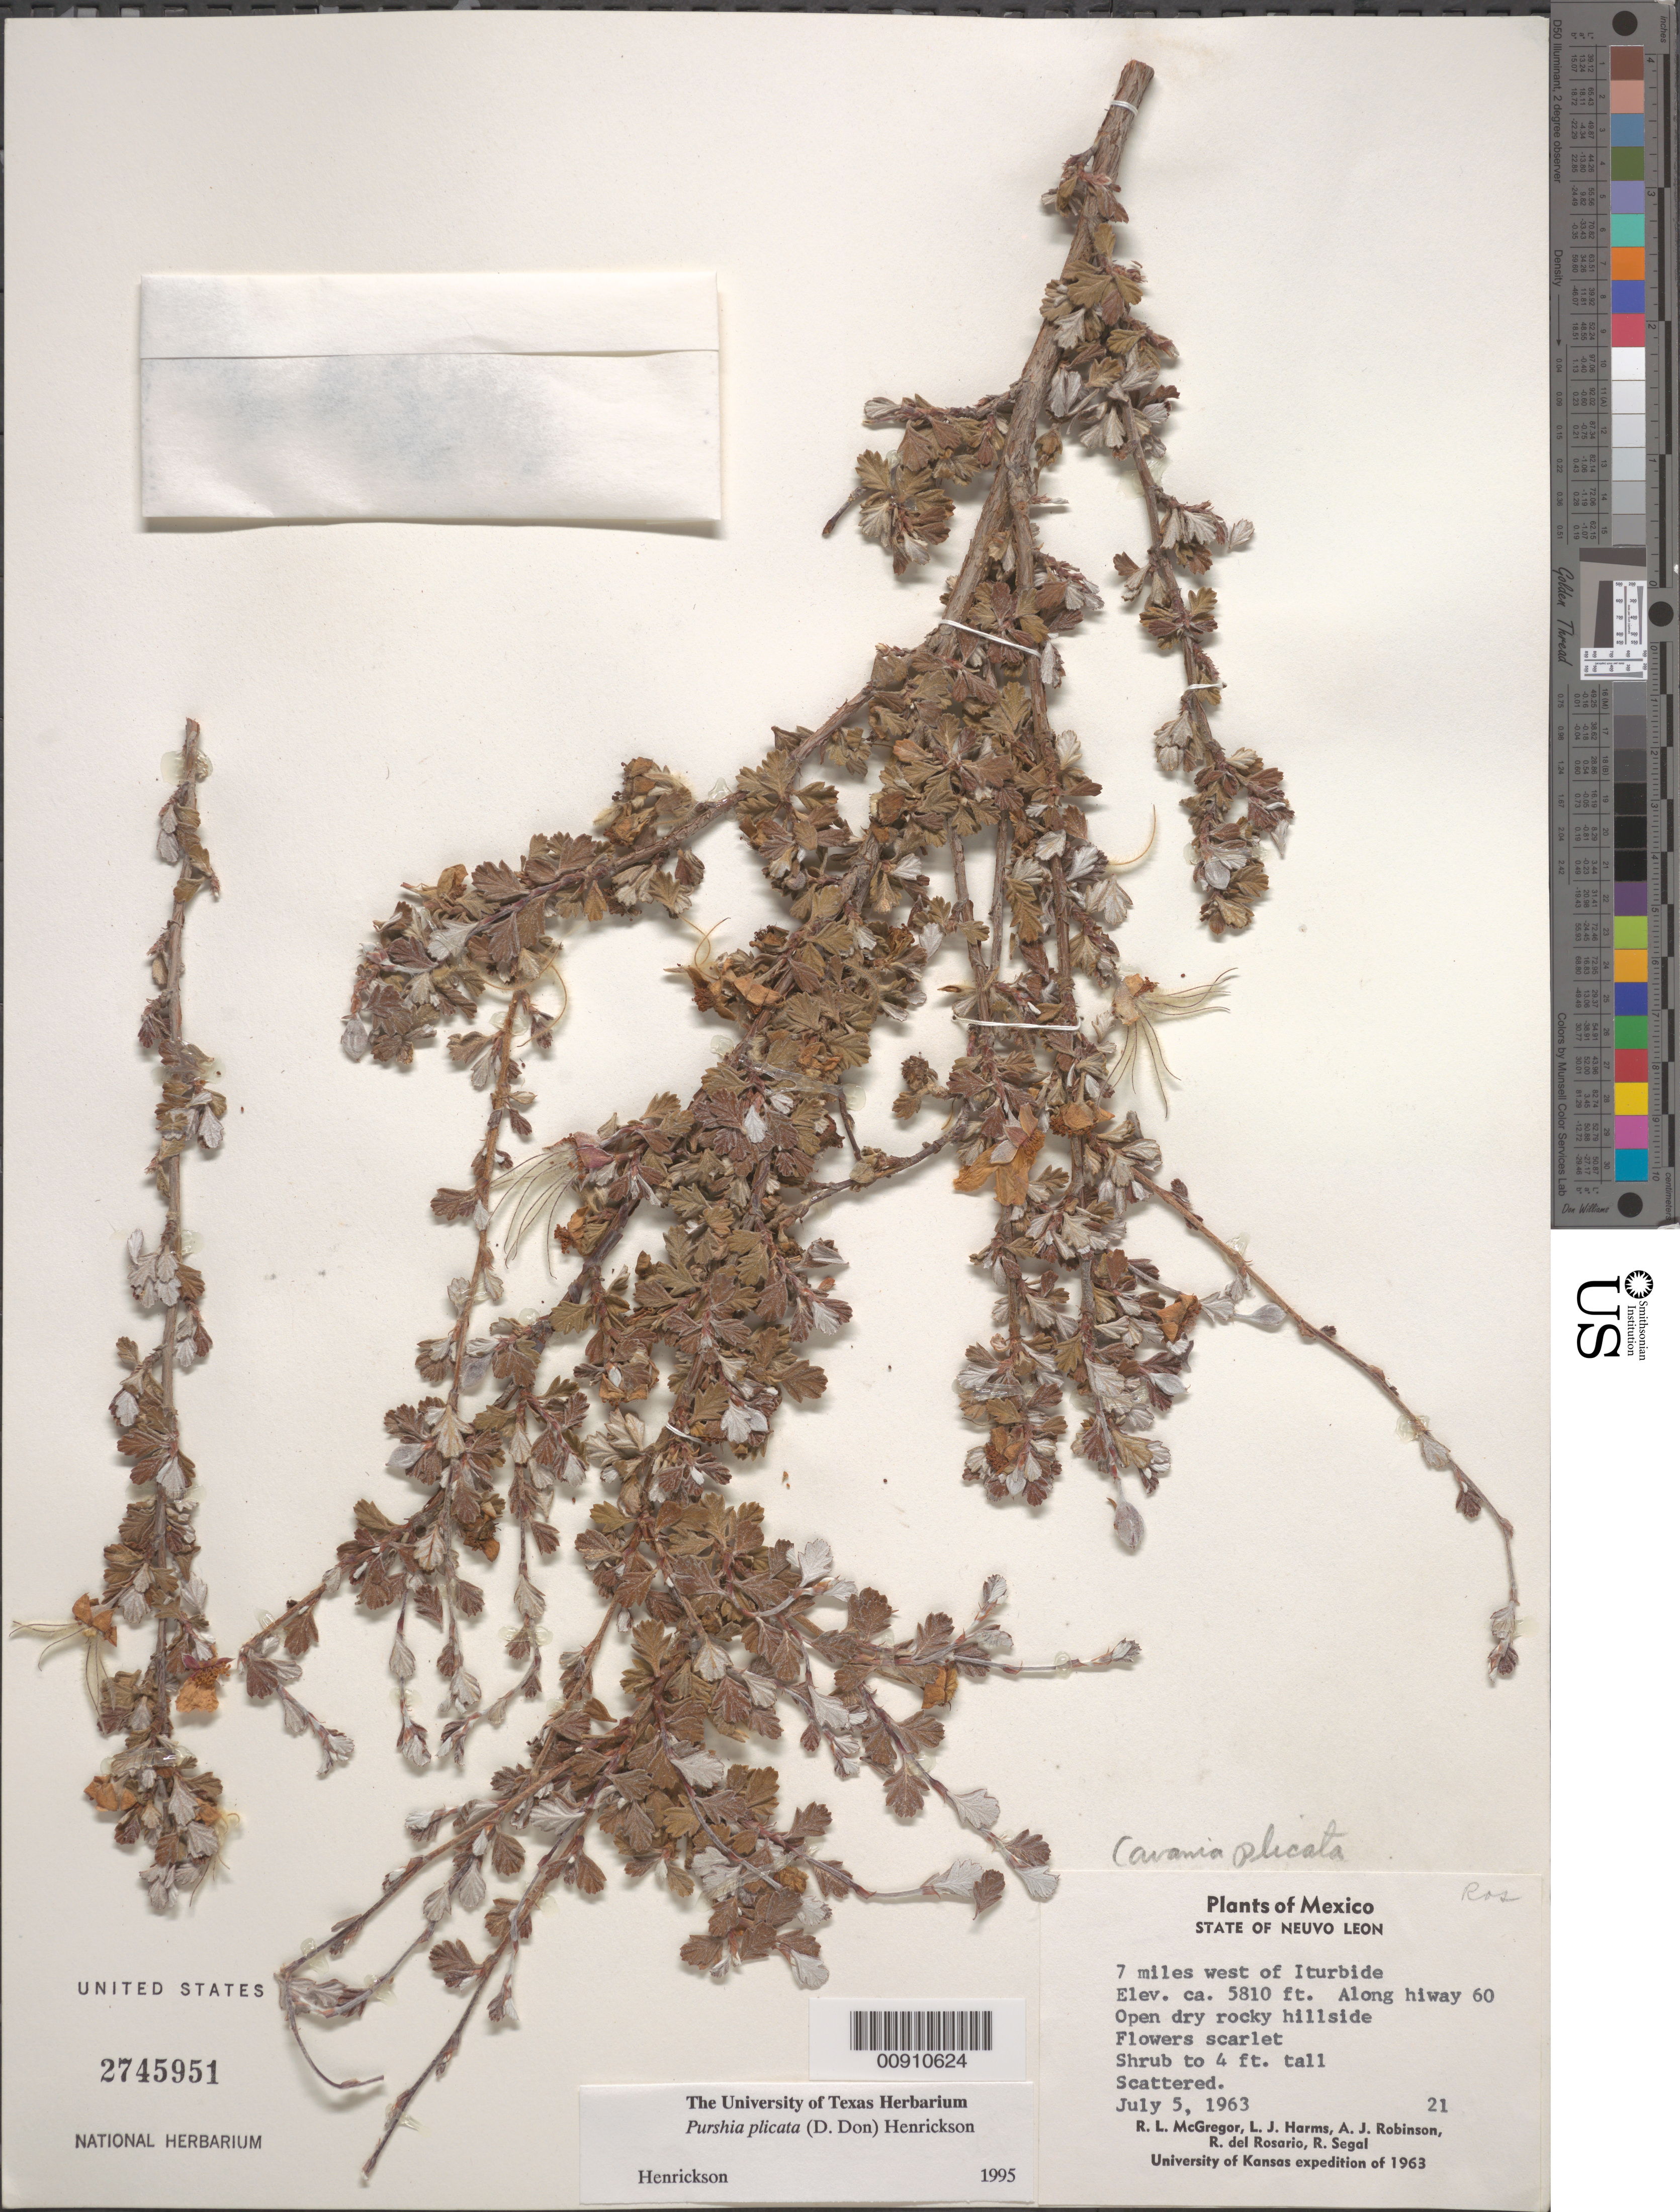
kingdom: Plantae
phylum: Tracheophyta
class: Magnoliopsida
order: Rosales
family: Rosaceae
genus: Purshia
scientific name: Purshia plicata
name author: (D. Don) Henrickson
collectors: R. McGregor, L. Harms, A. J. Robinson, R. del Rosario & R. Segal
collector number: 21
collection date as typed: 05 Jul 1963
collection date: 1963-07-05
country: Mexico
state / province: Nuevo León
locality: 7 miles west of Iturbide along Hwy 60.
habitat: Open dry rocky hillside.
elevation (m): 1771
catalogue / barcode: US 2745951